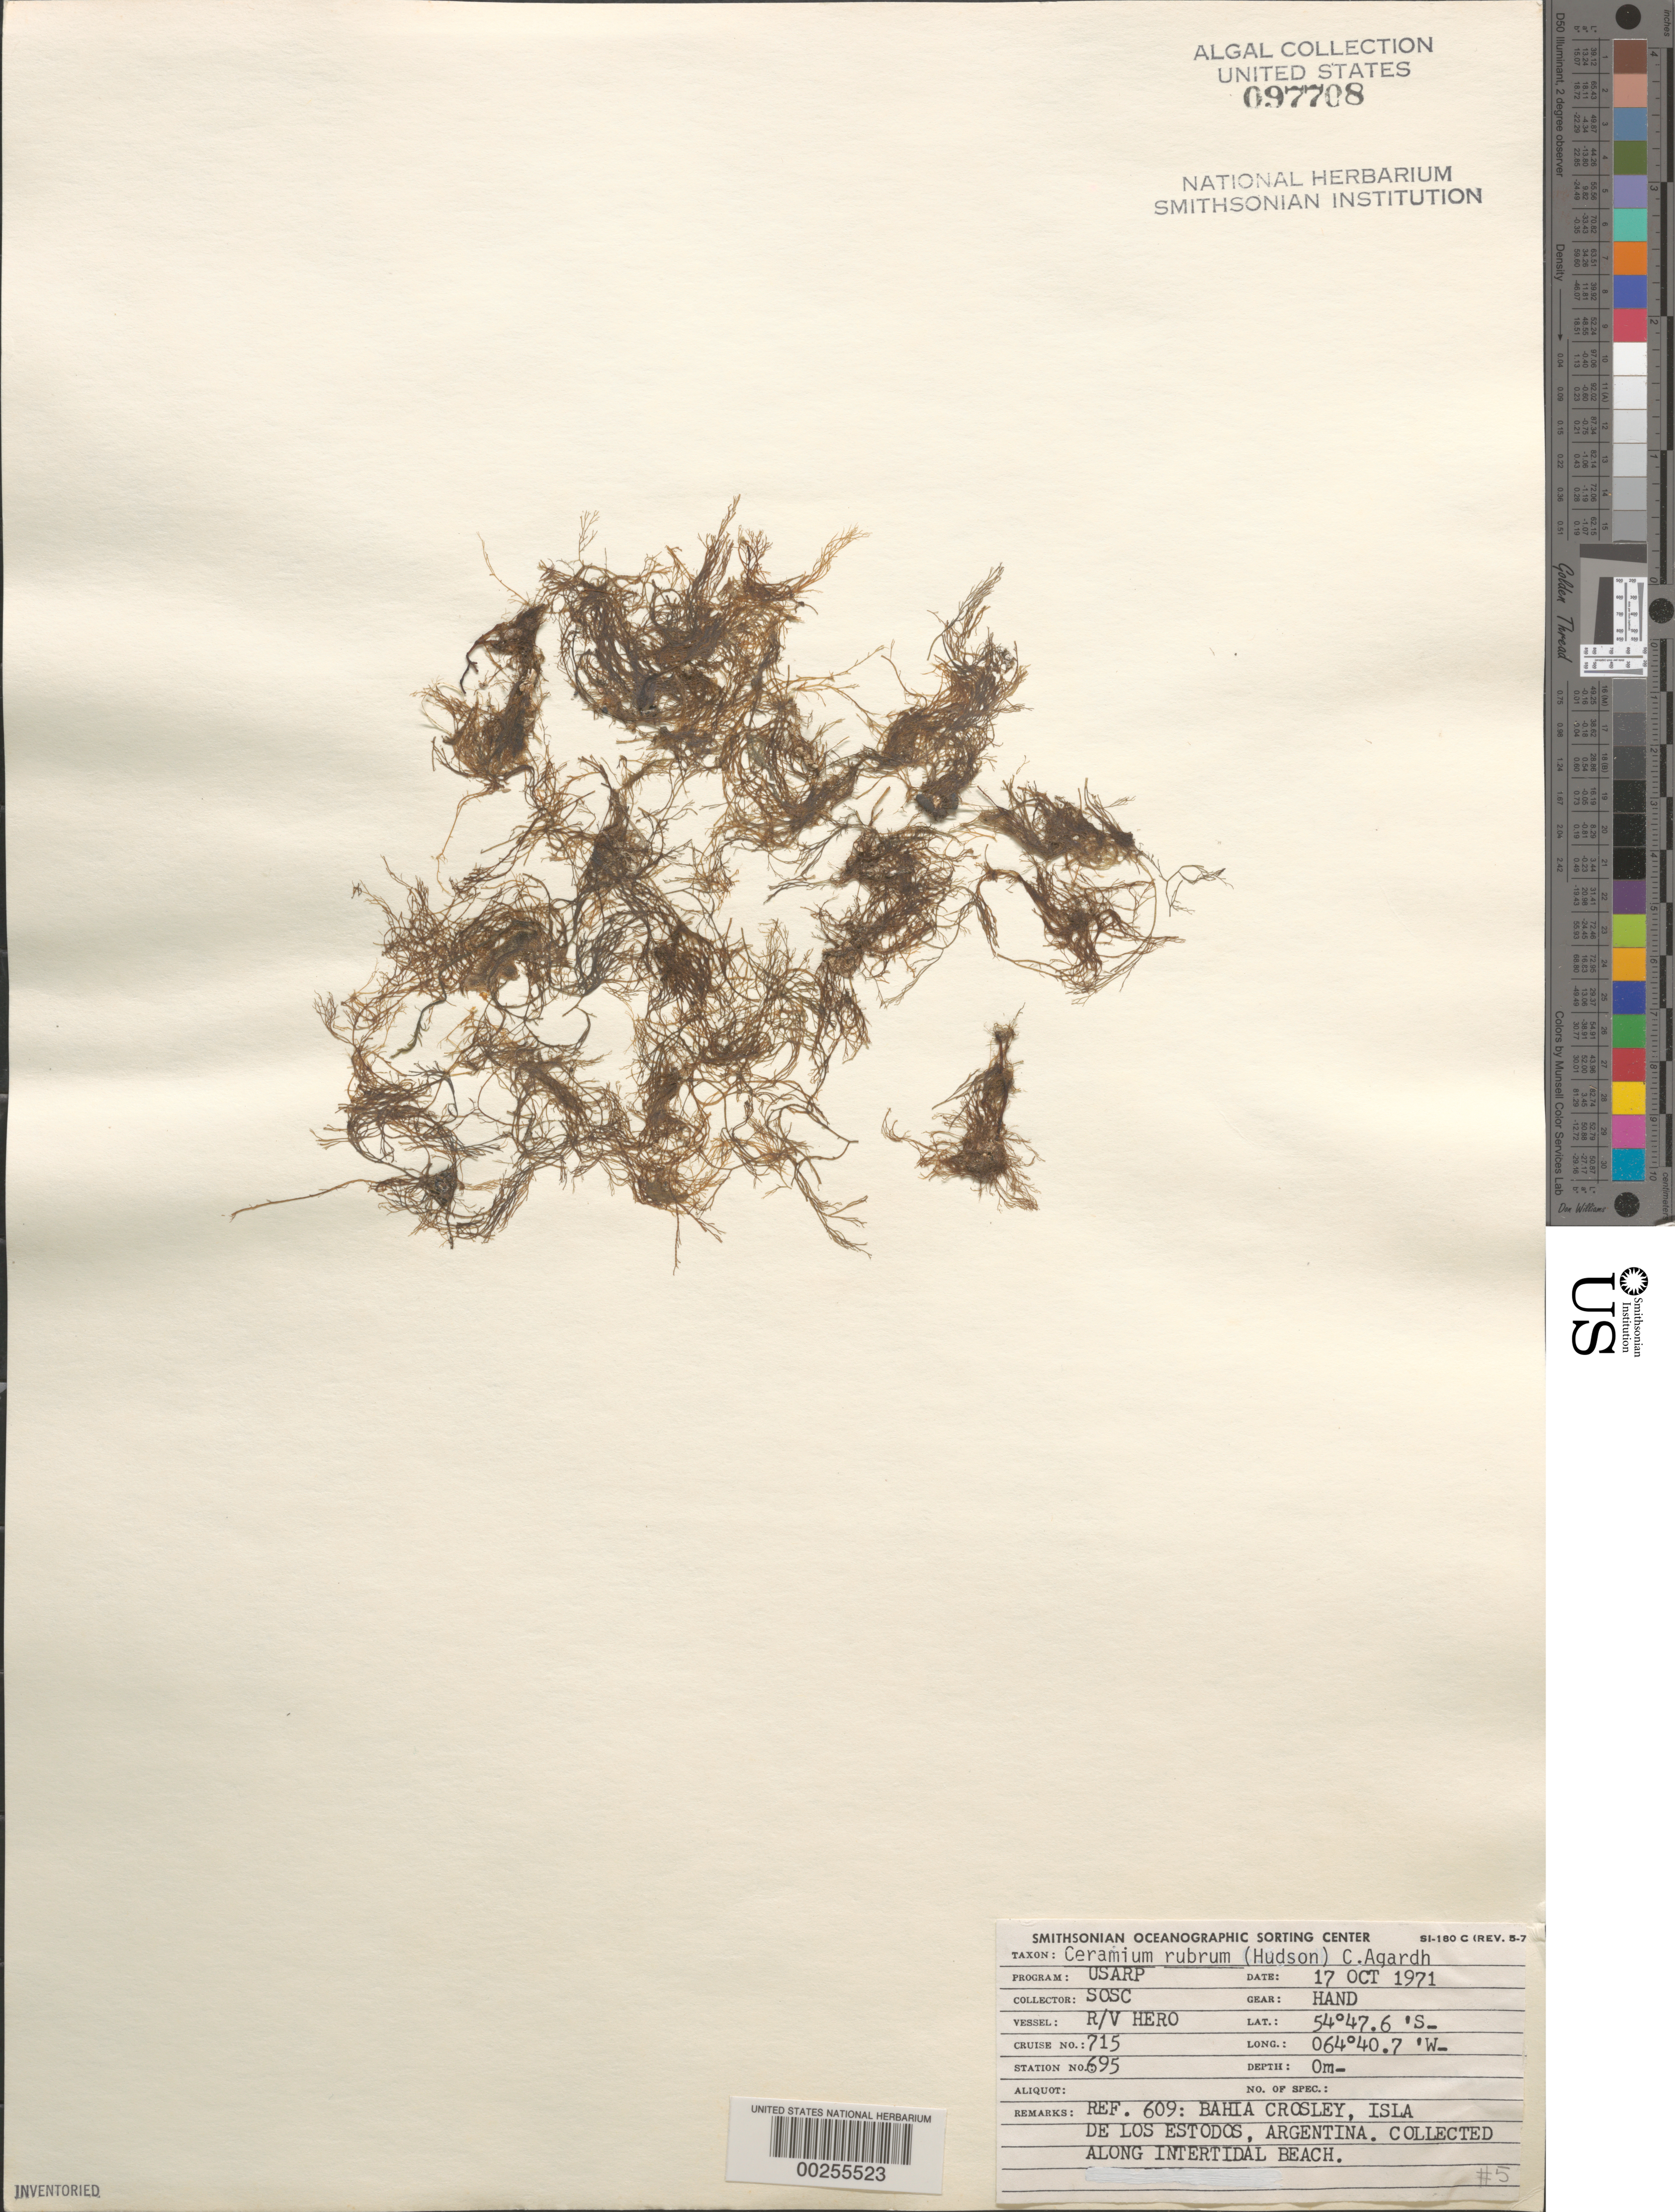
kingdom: Plantae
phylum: Rhodophyta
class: Florideophyceae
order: Ceramiales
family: Ceramiaceae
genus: Ceramium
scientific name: Ceramium rubrum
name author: C. Agardh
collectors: SOSC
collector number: Station 695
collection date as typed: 17 Oct 1971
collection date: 1971-10-17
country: Argentina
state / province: Tierra del Fuego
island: Isla de los Estados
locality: Bahia Crossley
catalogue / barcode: US 97708